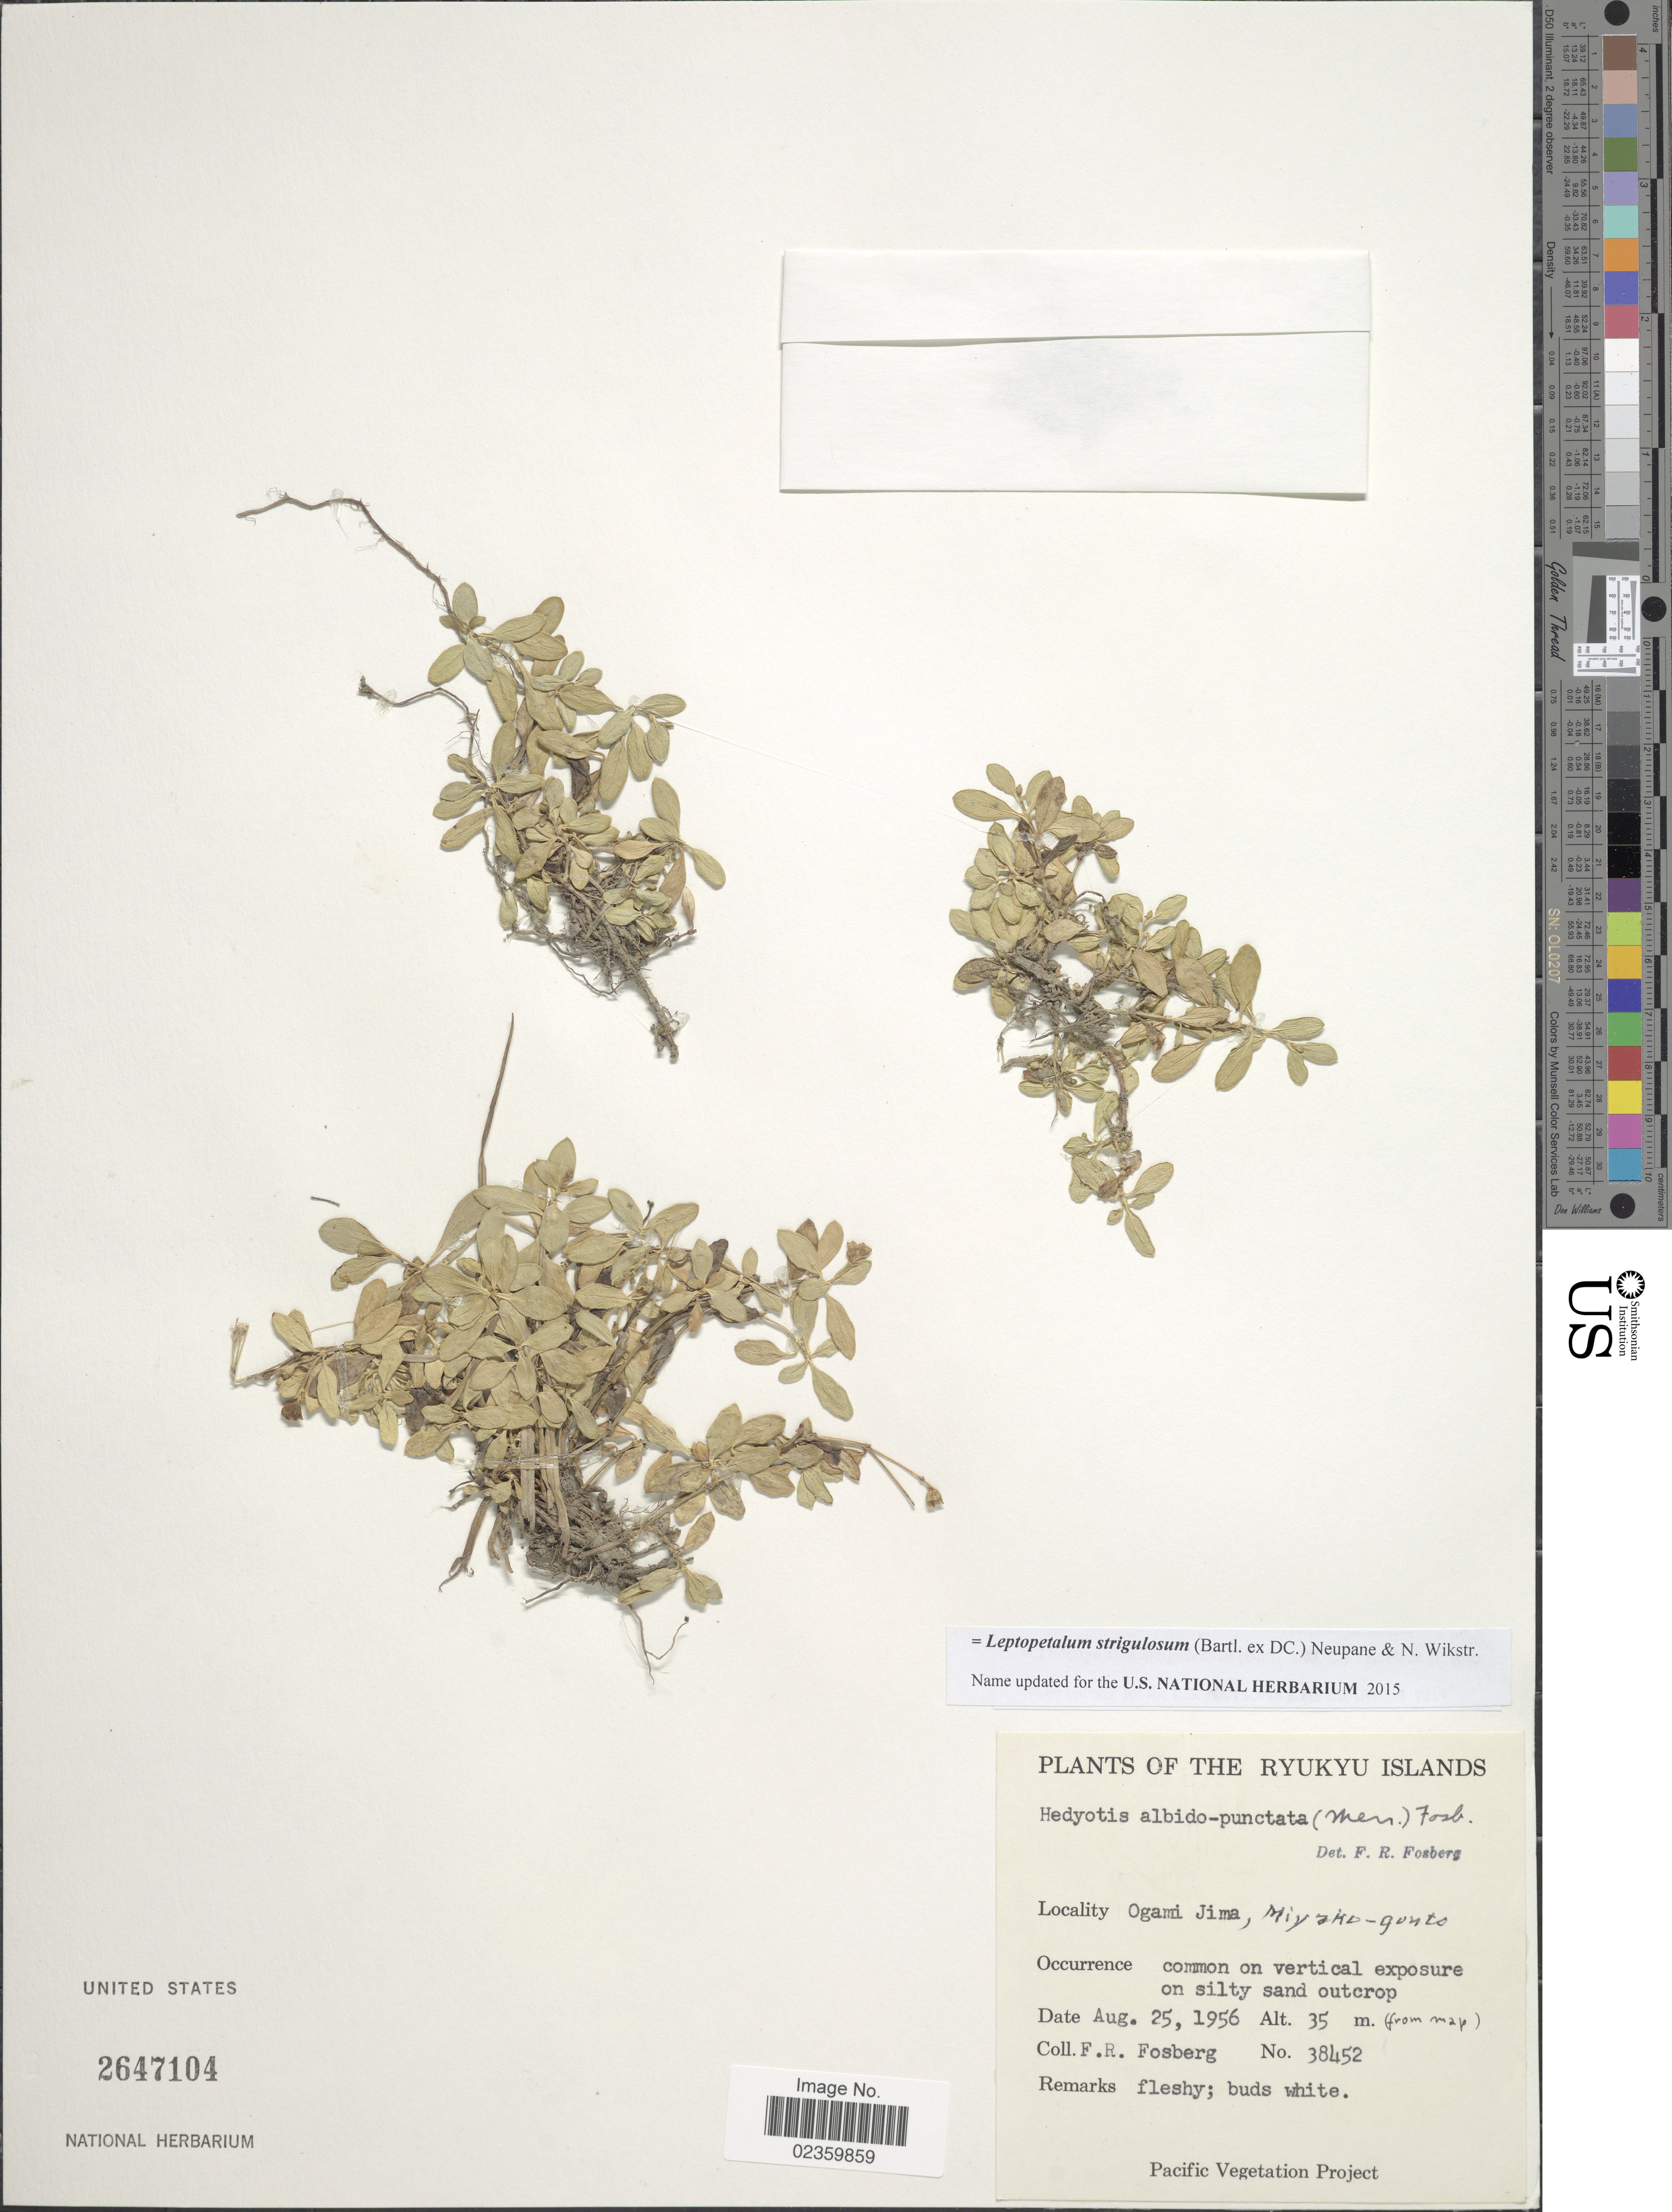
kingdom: Plantae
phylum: Tracheophyta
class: Magnoliopsida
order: Gentianales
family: Rubiaceae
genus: Leptopetalum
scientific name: Leptopetalum strigulosum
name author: (Bartl. ex DC.) Neupane & N. Wikstr.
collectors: F. R. Fosberg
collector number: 38452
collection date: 1956-08-25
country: Japan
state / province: Okinawa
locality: The Ryukyu Islands, Ogami Jima, Miyako-gunto.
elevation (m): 35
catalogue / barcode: US 2647104